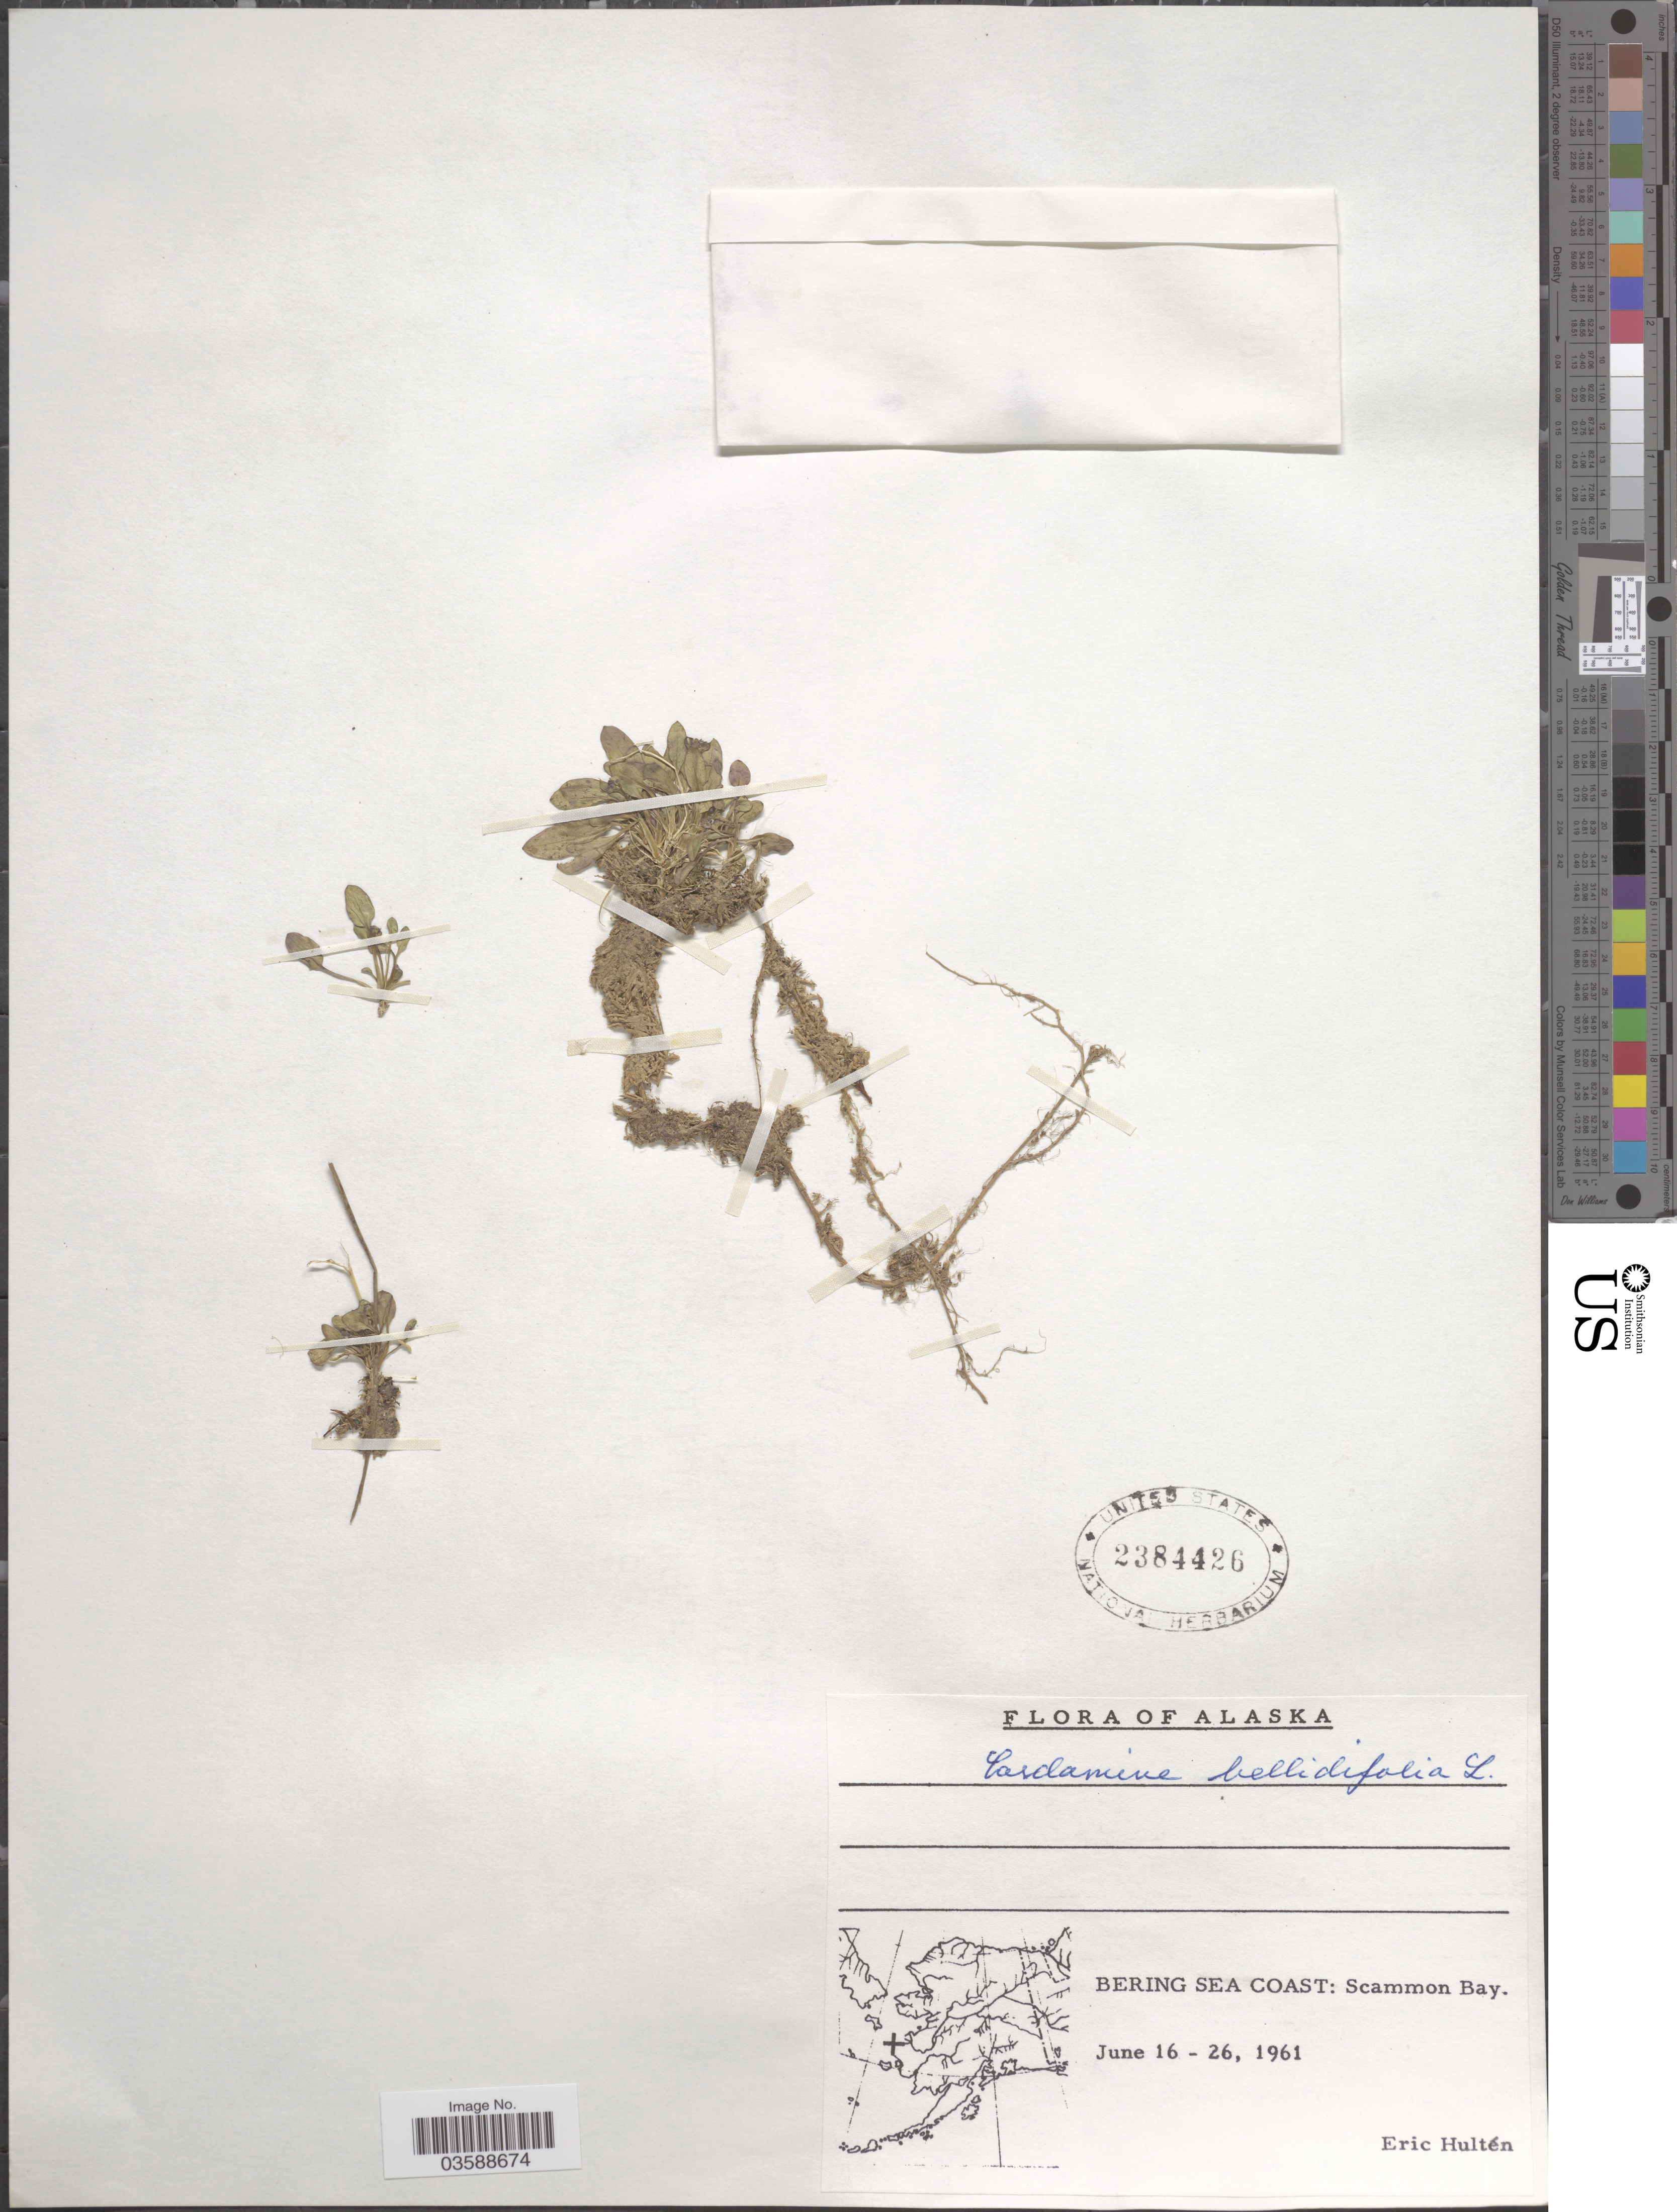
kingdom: Plantae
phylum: Tracheophyta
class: Magnoliopsida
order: Brassicales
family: Brassicaceae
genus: Cardamine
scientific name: Cardamine bellidifolia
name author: L.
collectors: E. G. Hultén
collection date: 1961-06-16/1961-06-26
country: United States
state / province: Alaska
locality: Bering Sea Coast: Scammon Bay.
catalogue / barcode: US 2384426